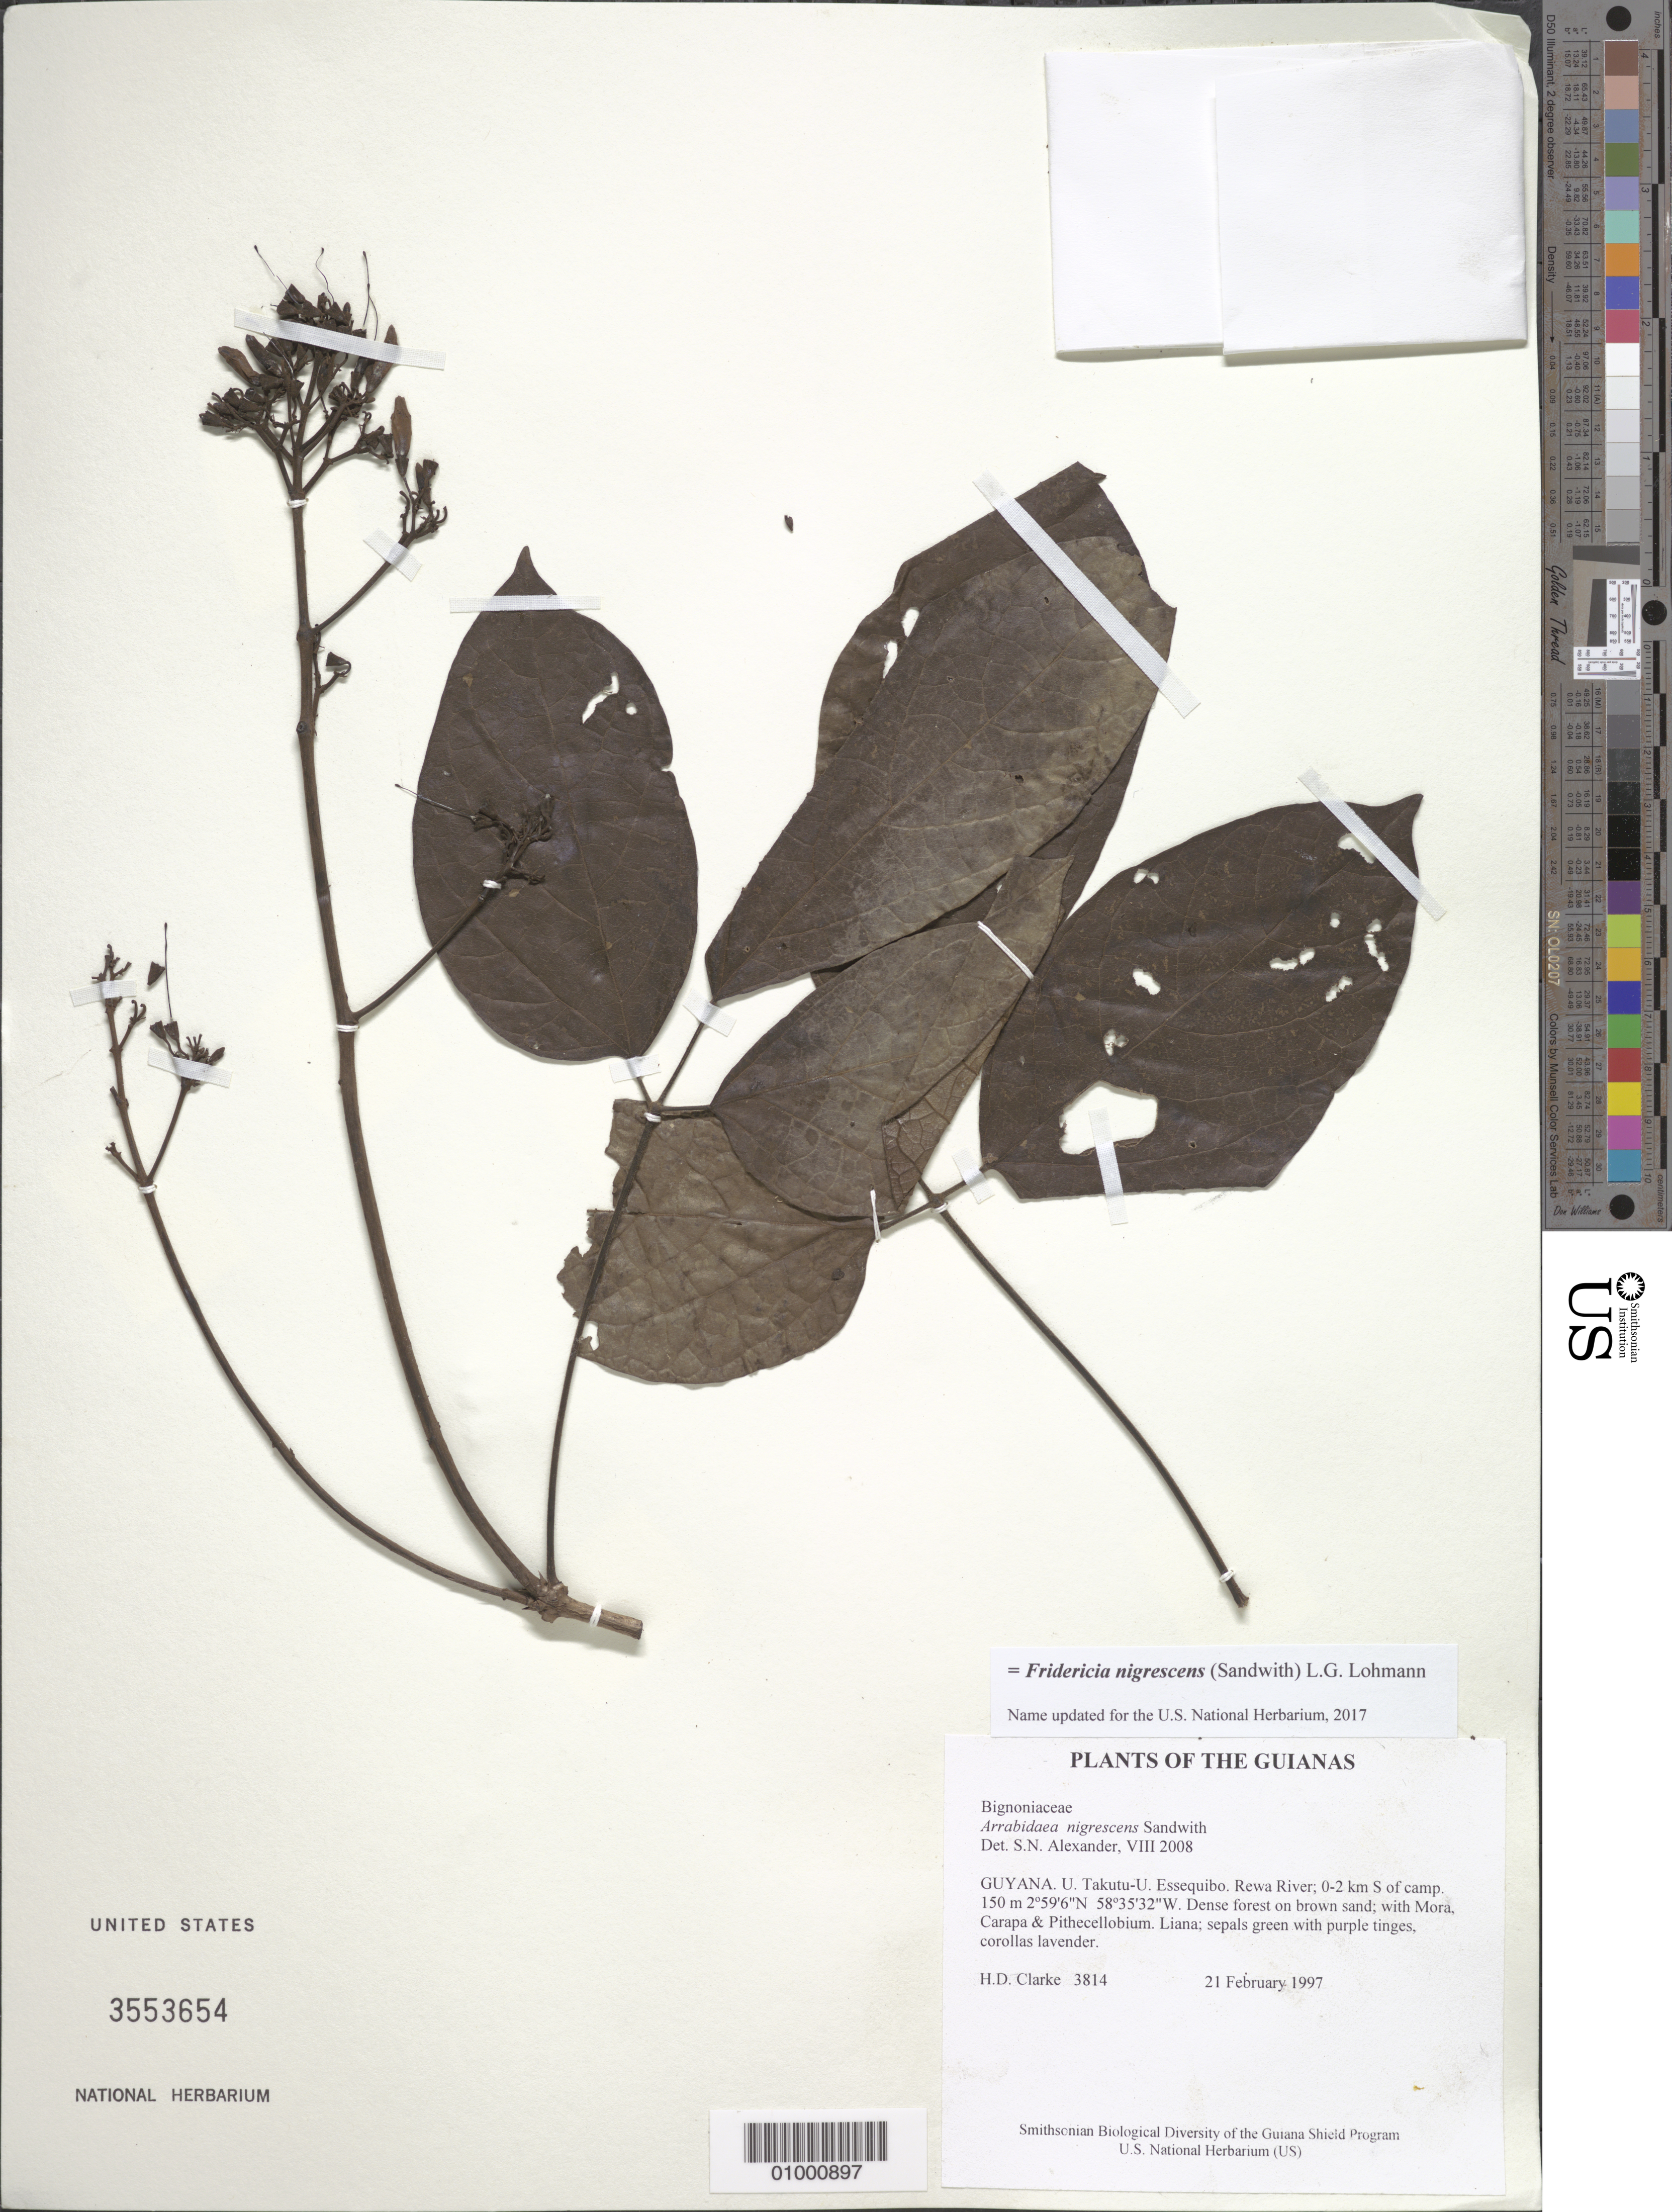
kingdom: Plantae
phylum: Tracheophyta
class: Magnoliopsida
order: Lamiales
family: Bignoniaceae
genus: Fridericia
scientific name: Fridericia nigrescens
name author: (Sandwith) L.G. Lohmann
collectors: H. D. Clarke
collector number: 3814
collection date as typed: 21 February 1997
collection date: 1997-02-21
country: Guyana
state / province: U. Takutu-U. Essequibo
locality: Rewa River; 0-2 km S of camp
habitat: Dense forest on brown sand; with Mora, Carapa & Pithecellobium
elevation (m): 150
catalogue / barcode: US 3553654